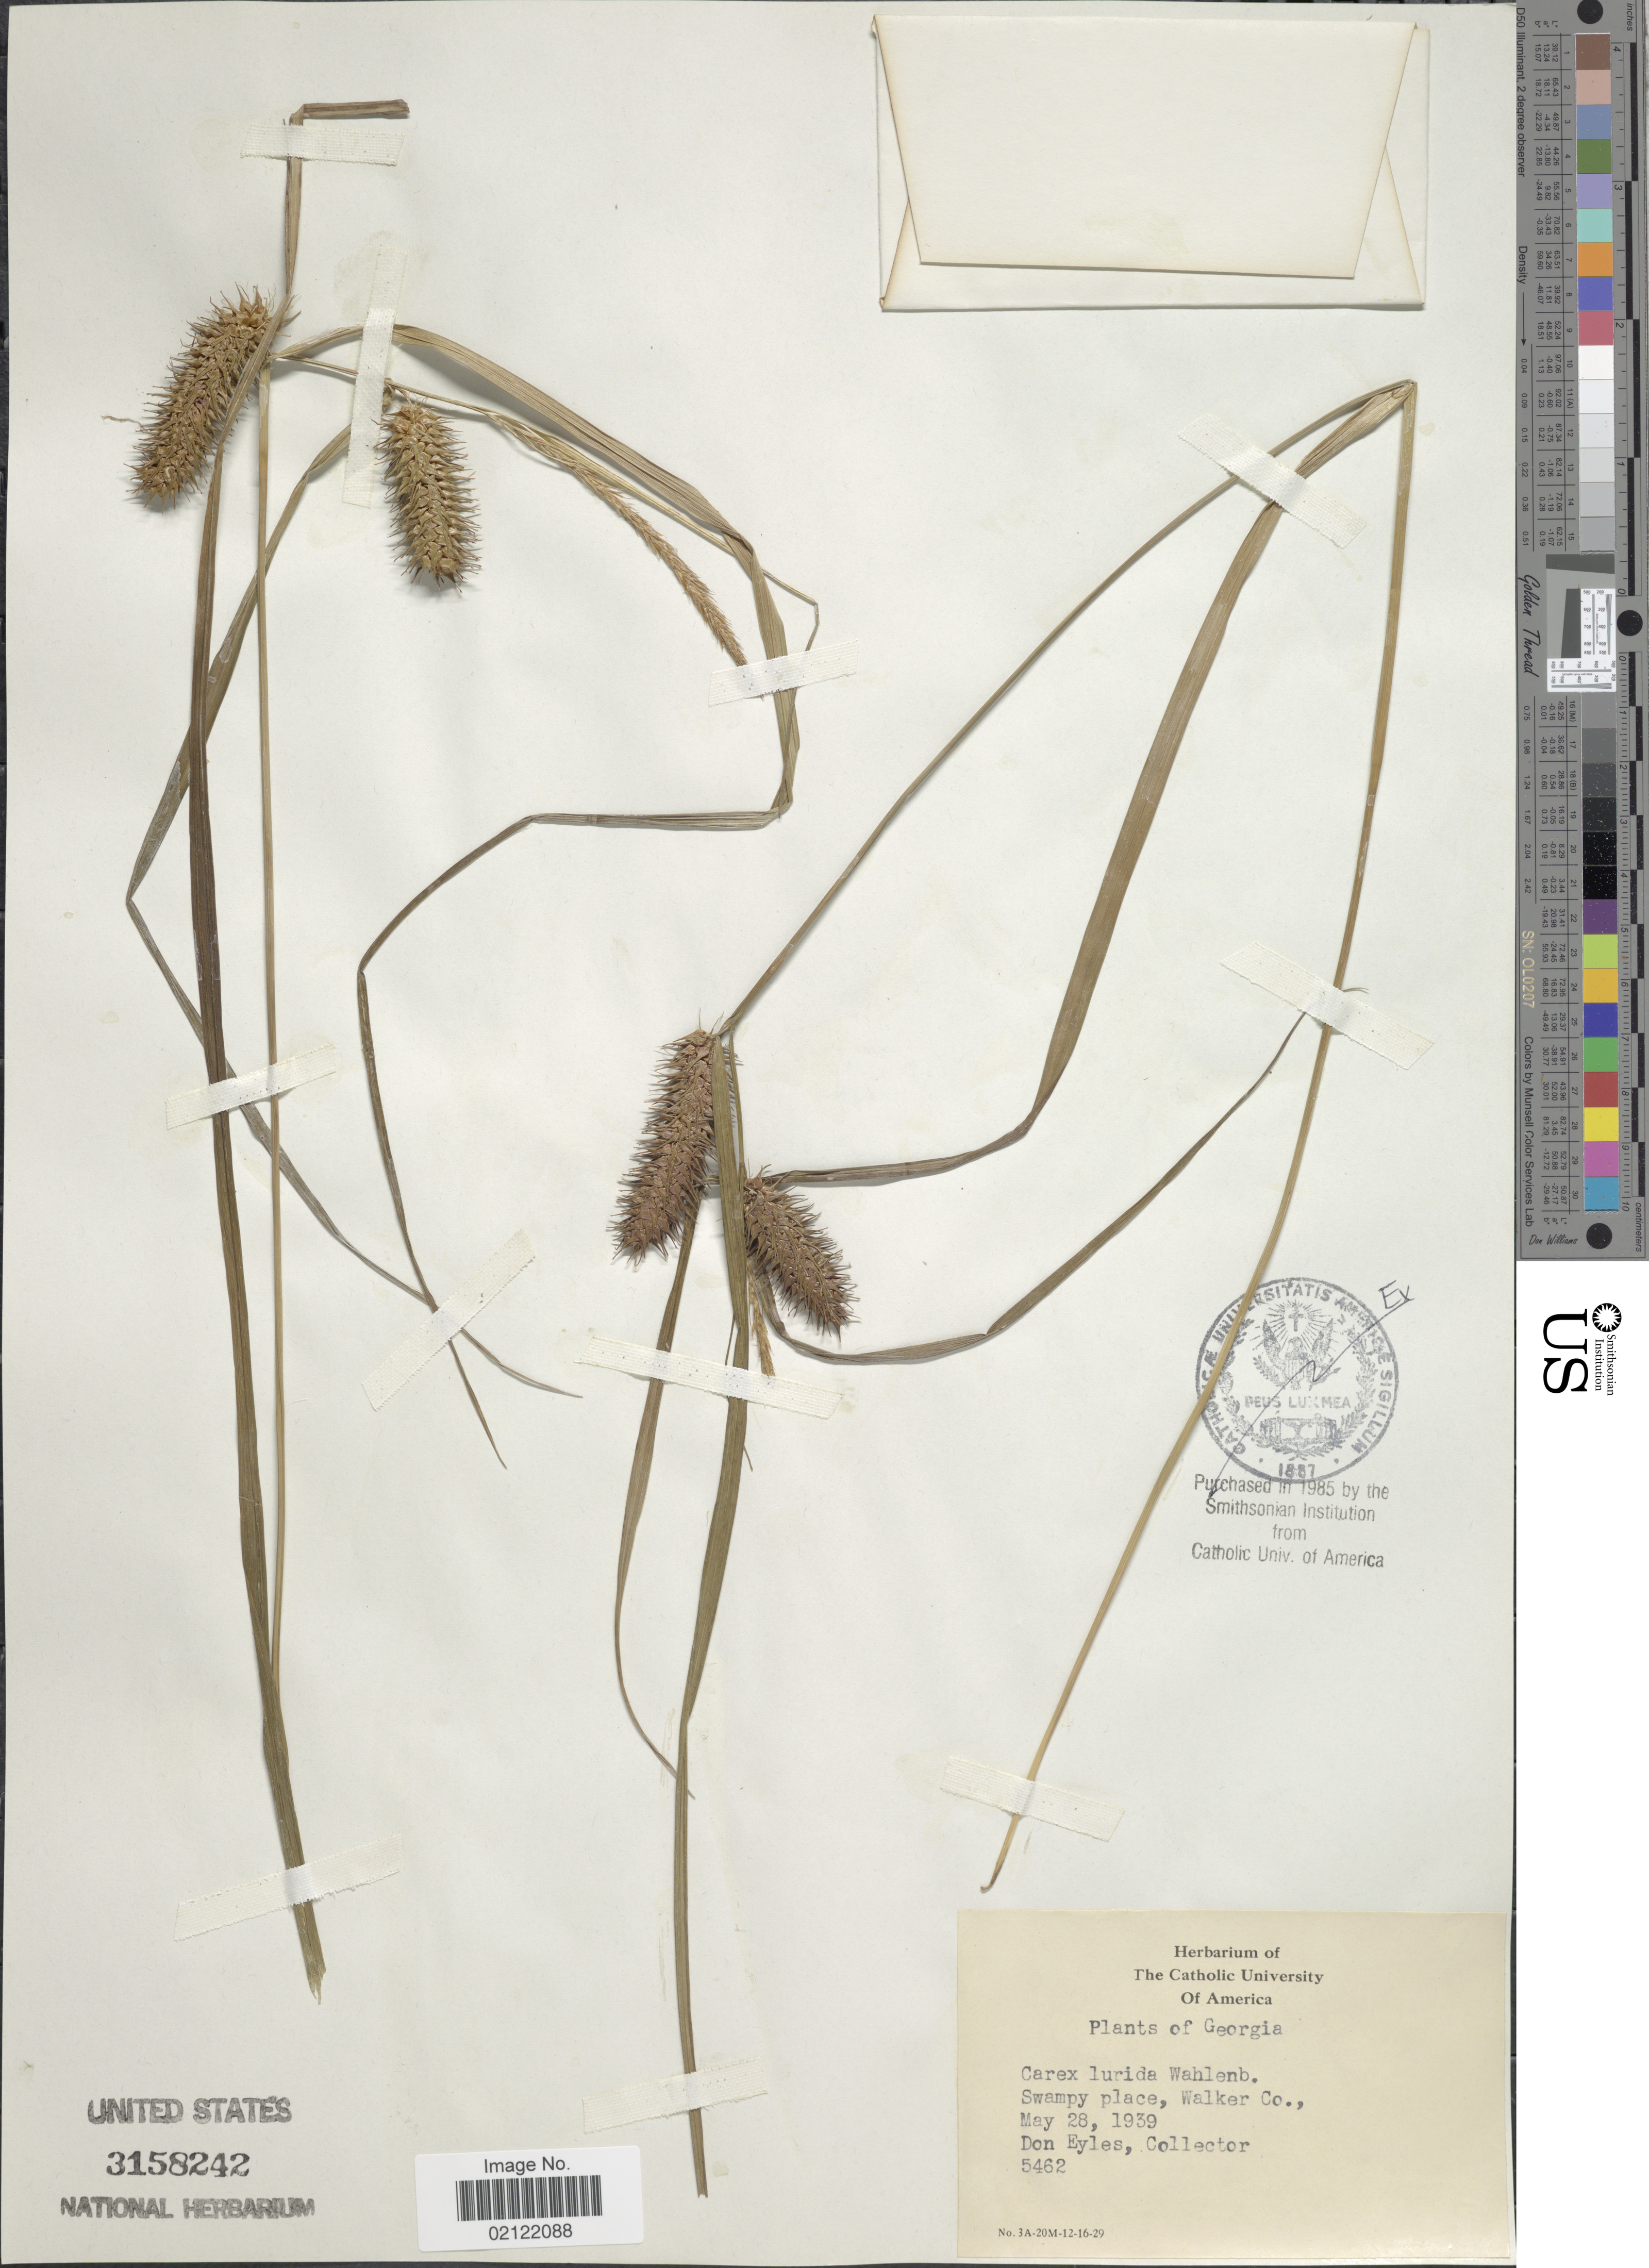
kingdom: Plantae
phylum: Tracheophyta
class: Liliopsida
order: Poales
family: Cyperaceae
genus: Carex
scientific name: Carex lurida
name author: Wahlenb.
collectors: D. Eyles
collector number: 5462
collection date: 1939-05-28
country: United States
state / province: Georgia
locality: Swampy place, Walker Co.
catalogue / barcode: US 3158242